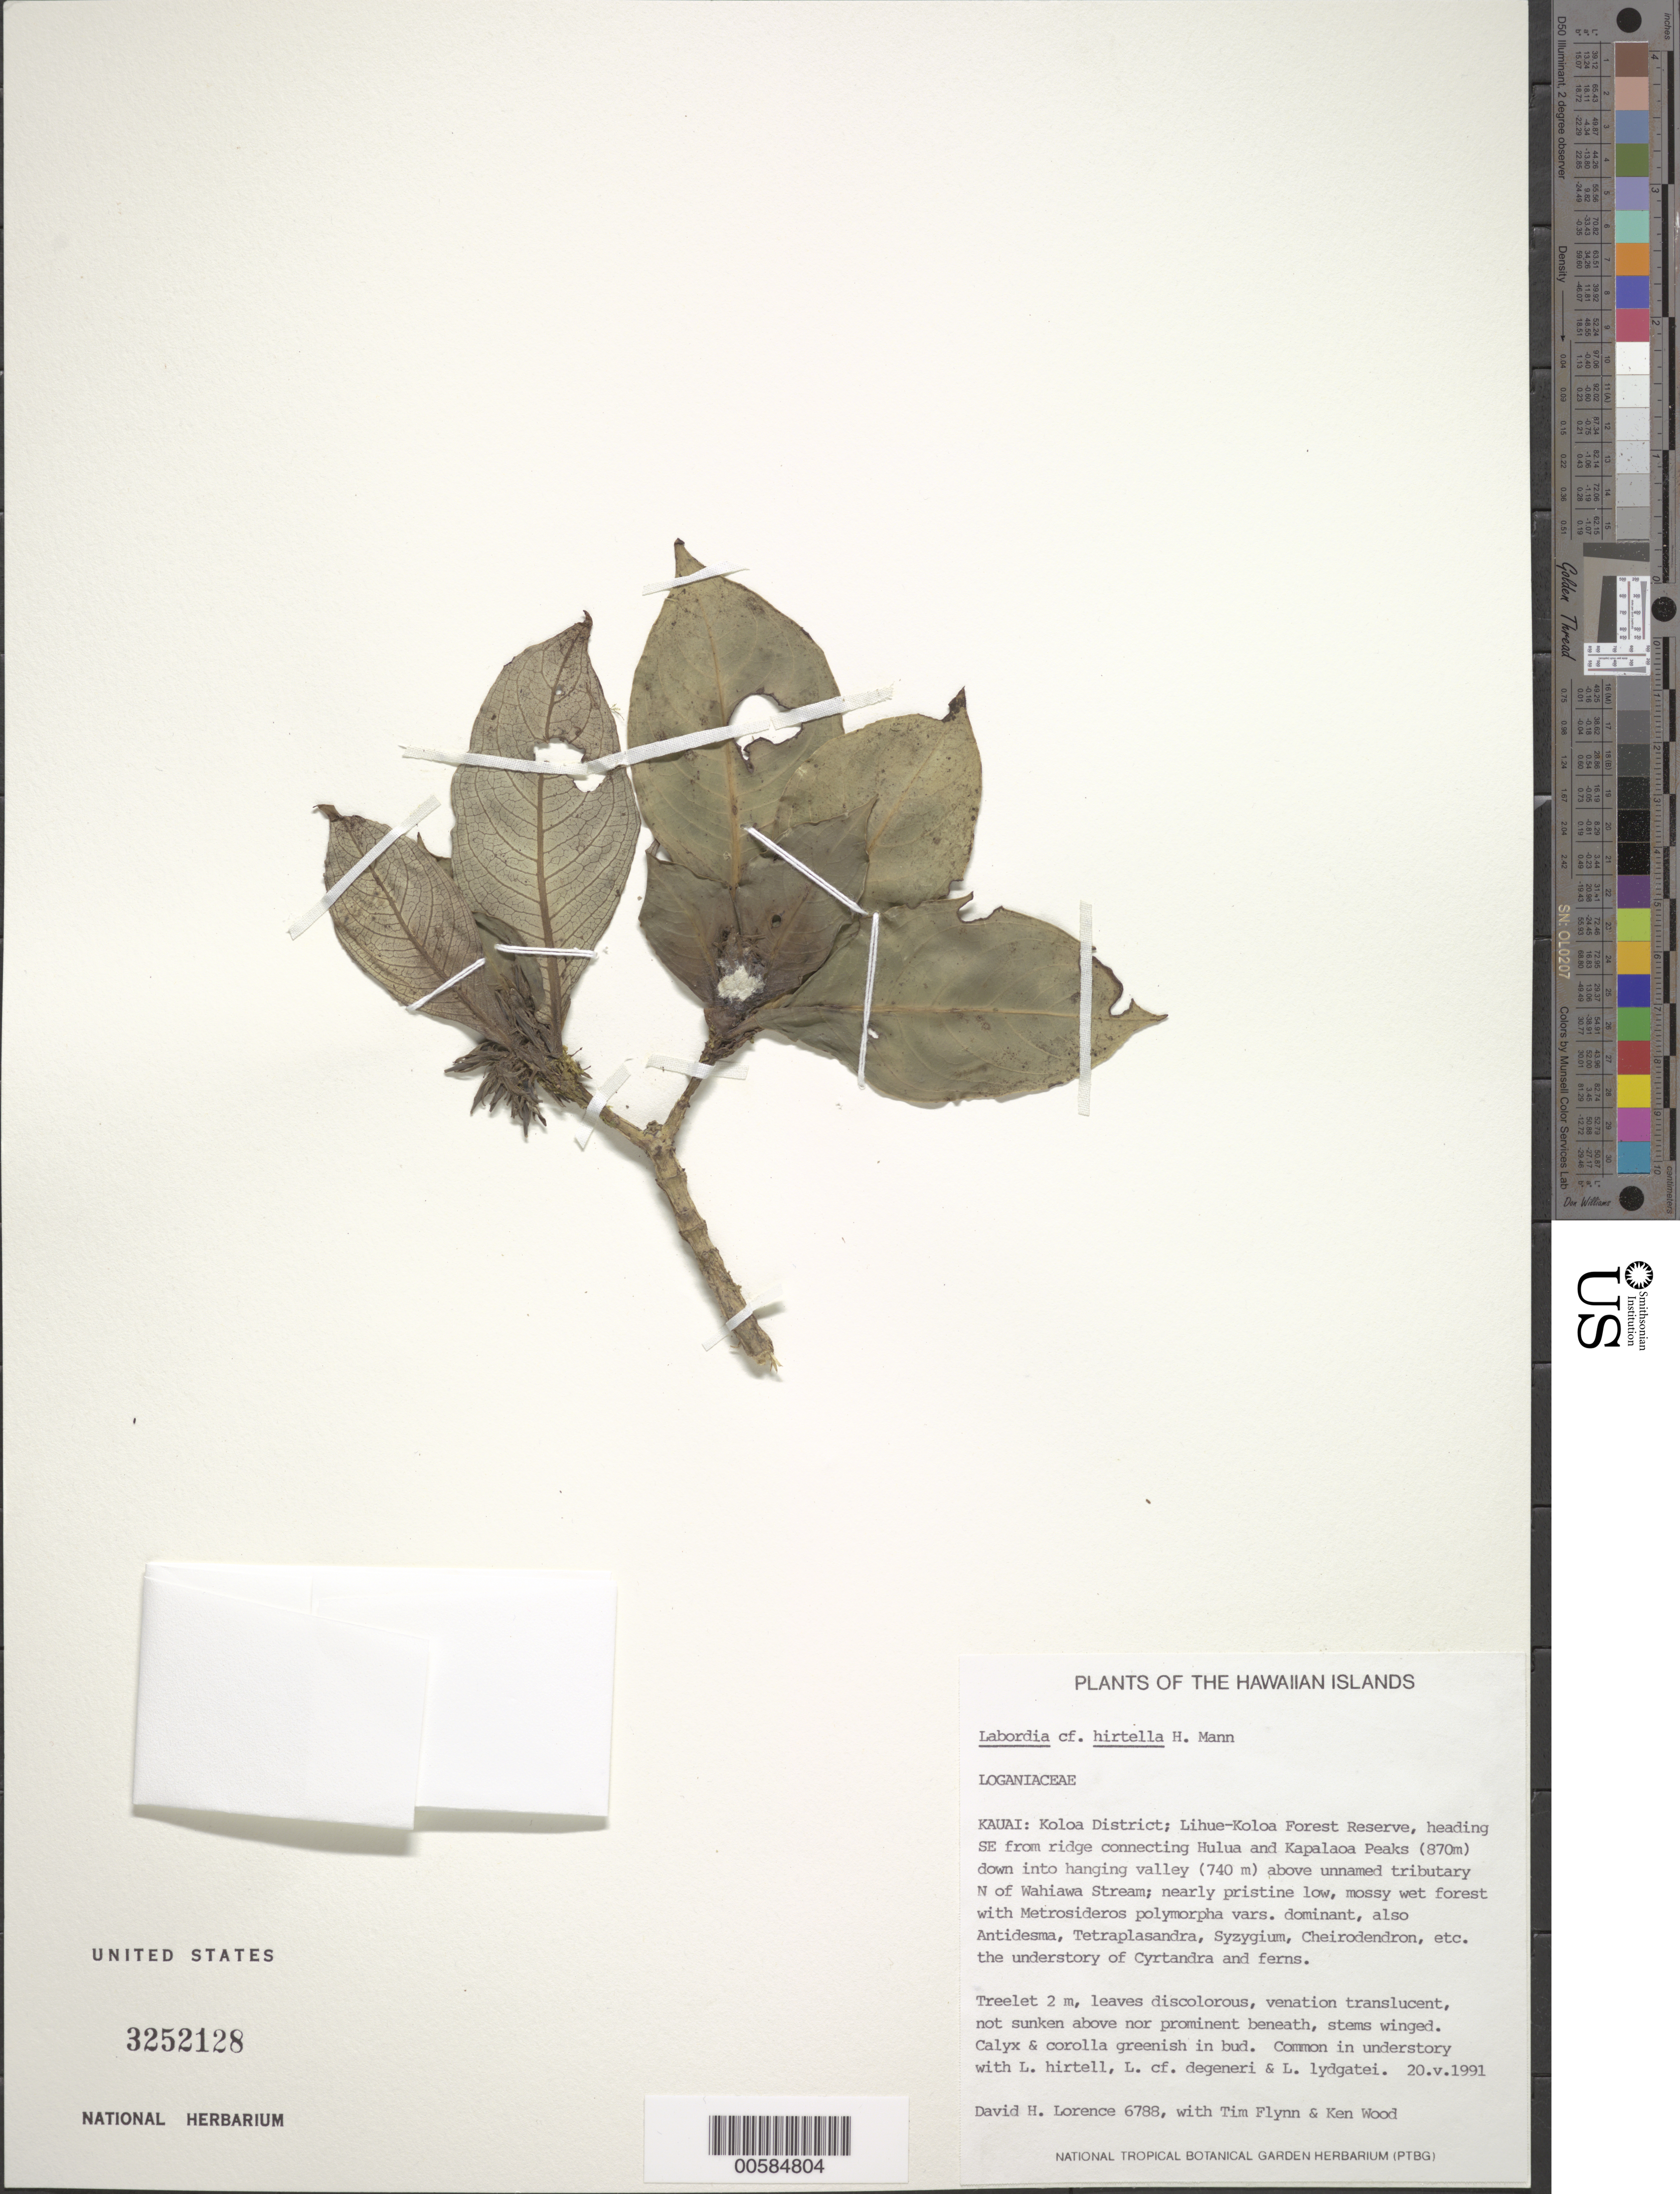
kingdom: Plantae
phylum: Tracheophyta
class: Magnoliopsida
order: Gentianales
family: Loganiaceae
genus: Geniostoma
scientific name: Geniostoma hirtellum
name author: (H. Mann) Byng & Christenh.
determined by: Wagner, W. L., (BOT), Smithsonian Institution - National Museum of Natural History (UNITED STATES)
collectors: D. Lorence, T. W. Flynn & K. Wood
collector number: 6788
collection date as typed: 20 May 1991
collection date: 1991-05-20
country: United States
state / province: Hawaii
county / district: Kauai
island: Kaua'i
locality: Koloa Dist; Lihue-Koloa For Res, heading SE from ridge connecting Hulua & Kapalaoa Peaks down into hanging valley above unnam...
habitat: Nearly pristine low, mossy, wet forest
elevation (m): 870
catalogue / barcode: US 3252128